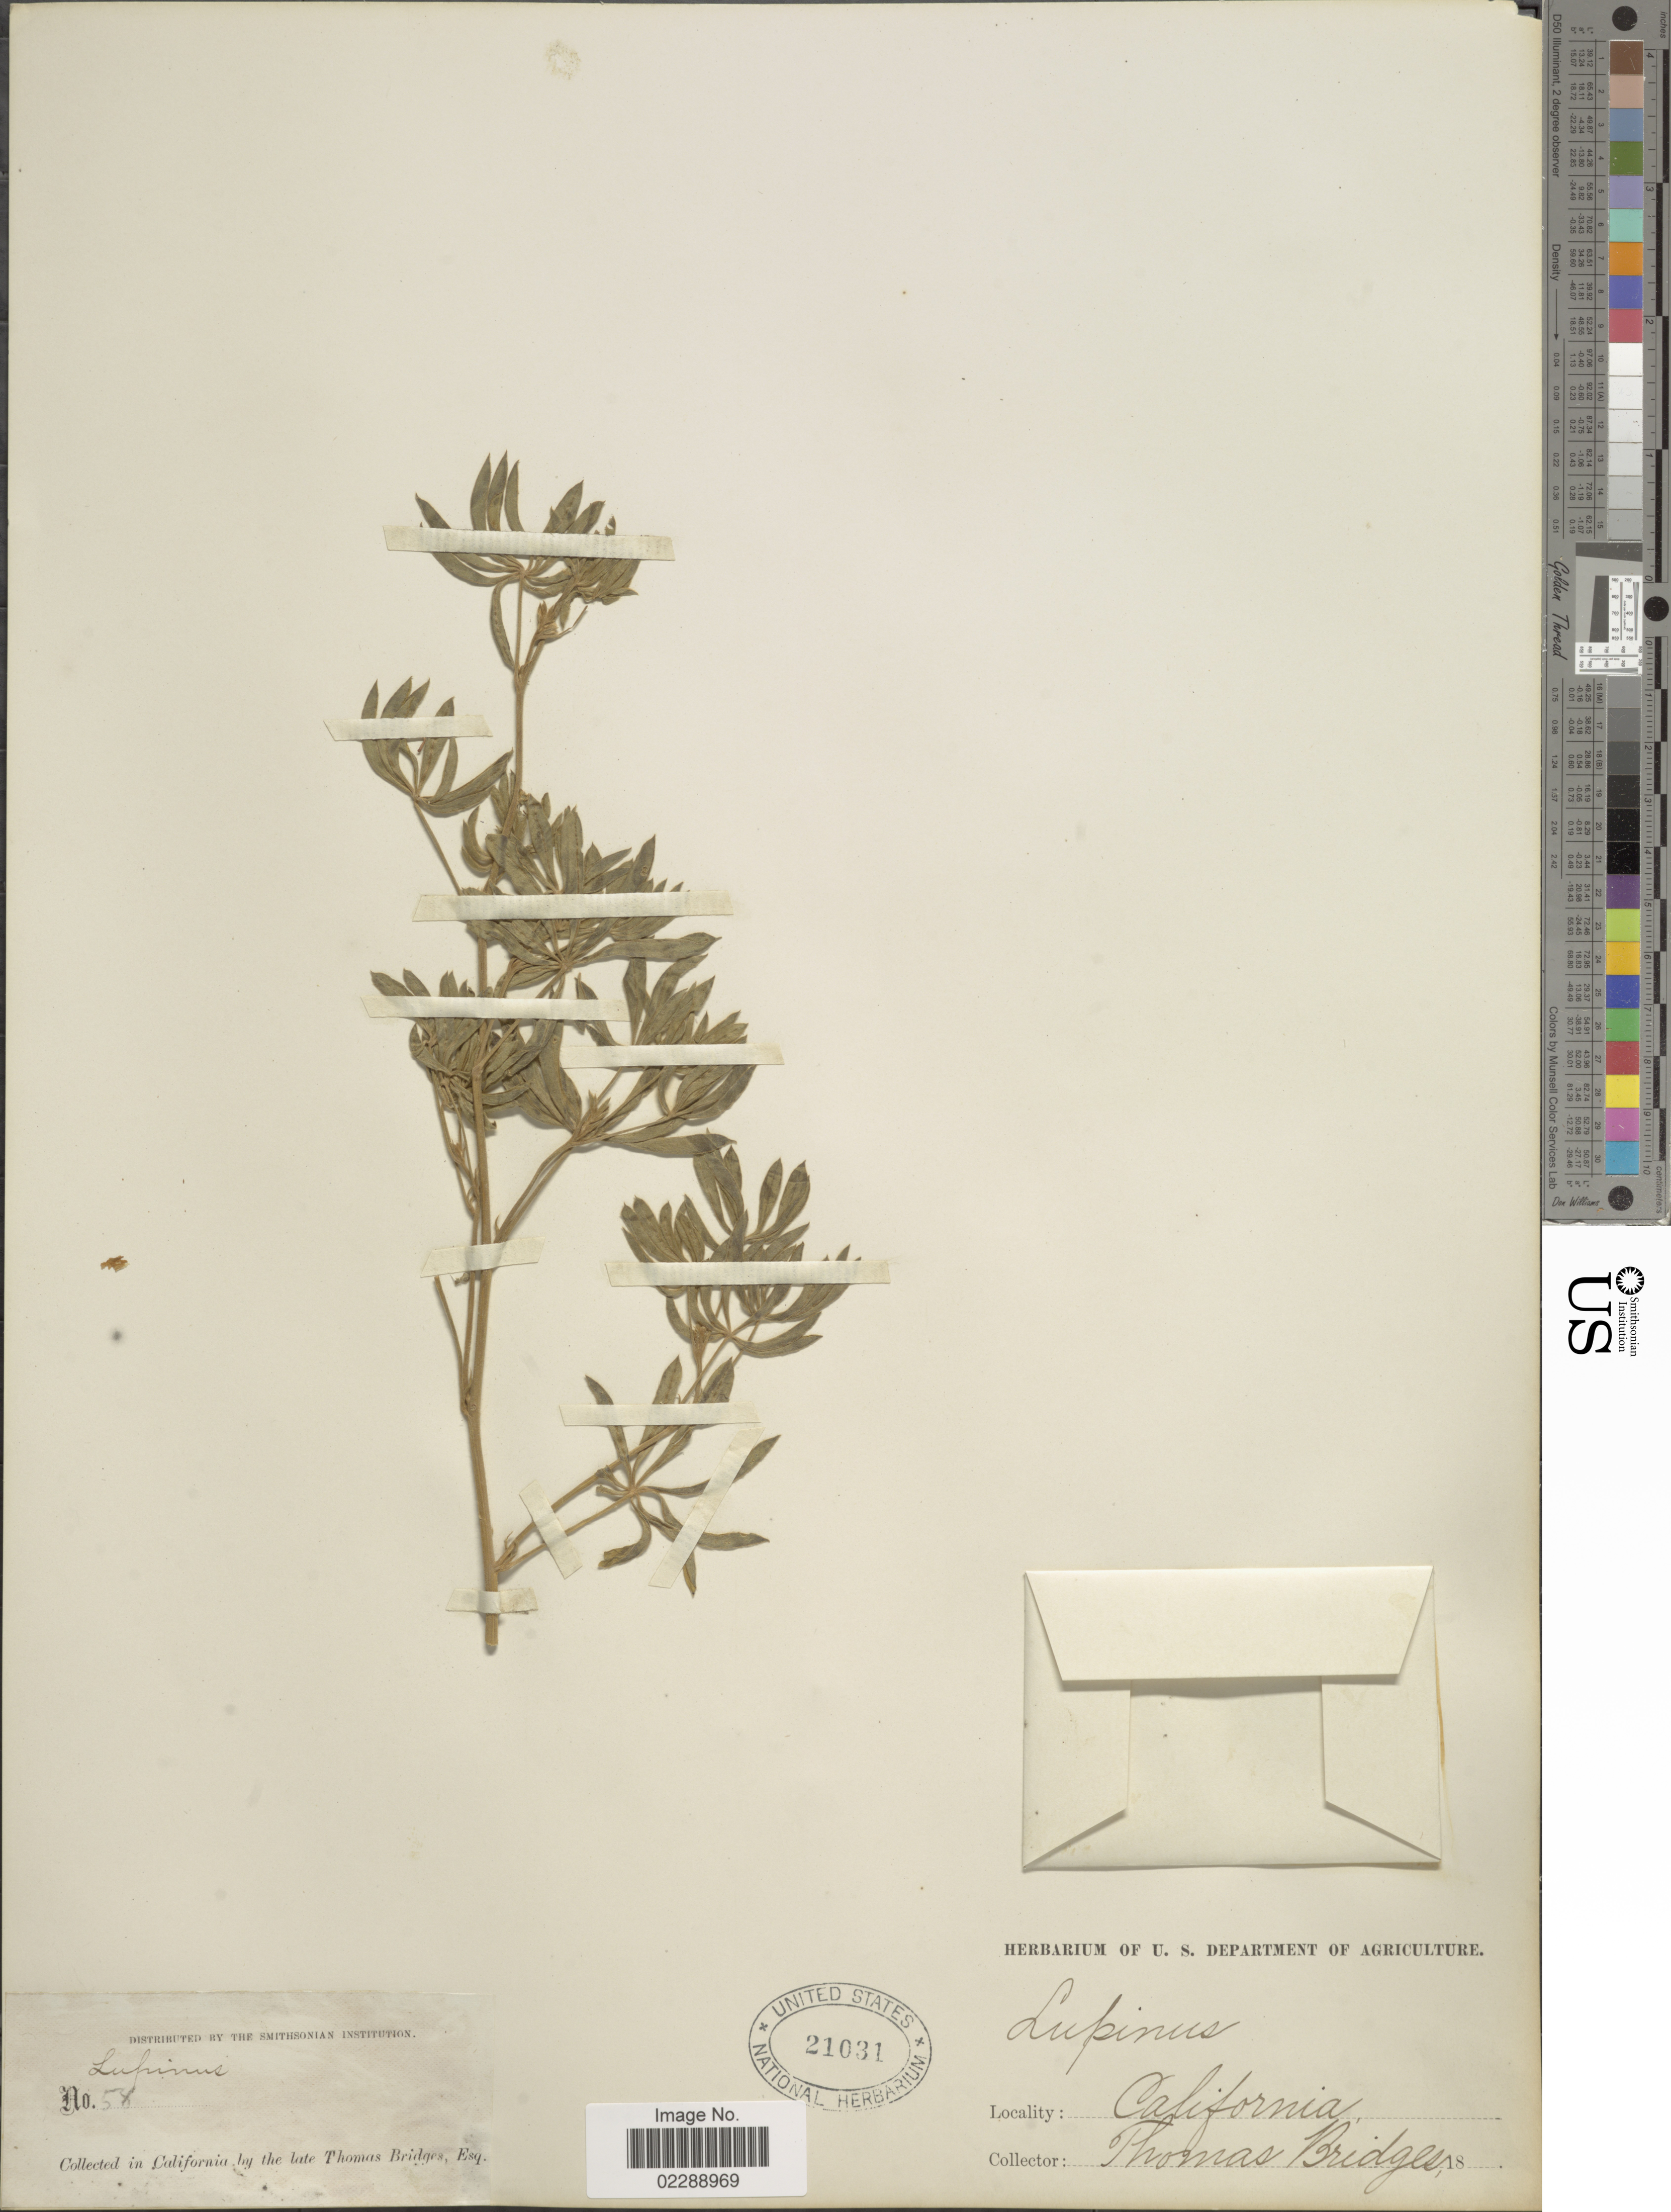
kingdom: Plantae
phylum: Tracheophyta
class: Magnoliopsida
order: Fabales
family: Fabaceae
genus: Lupinus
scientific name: Lupinus sp.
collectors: T. Bridges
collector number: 58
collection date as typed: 18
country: United States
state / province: California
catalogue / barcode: US 21031